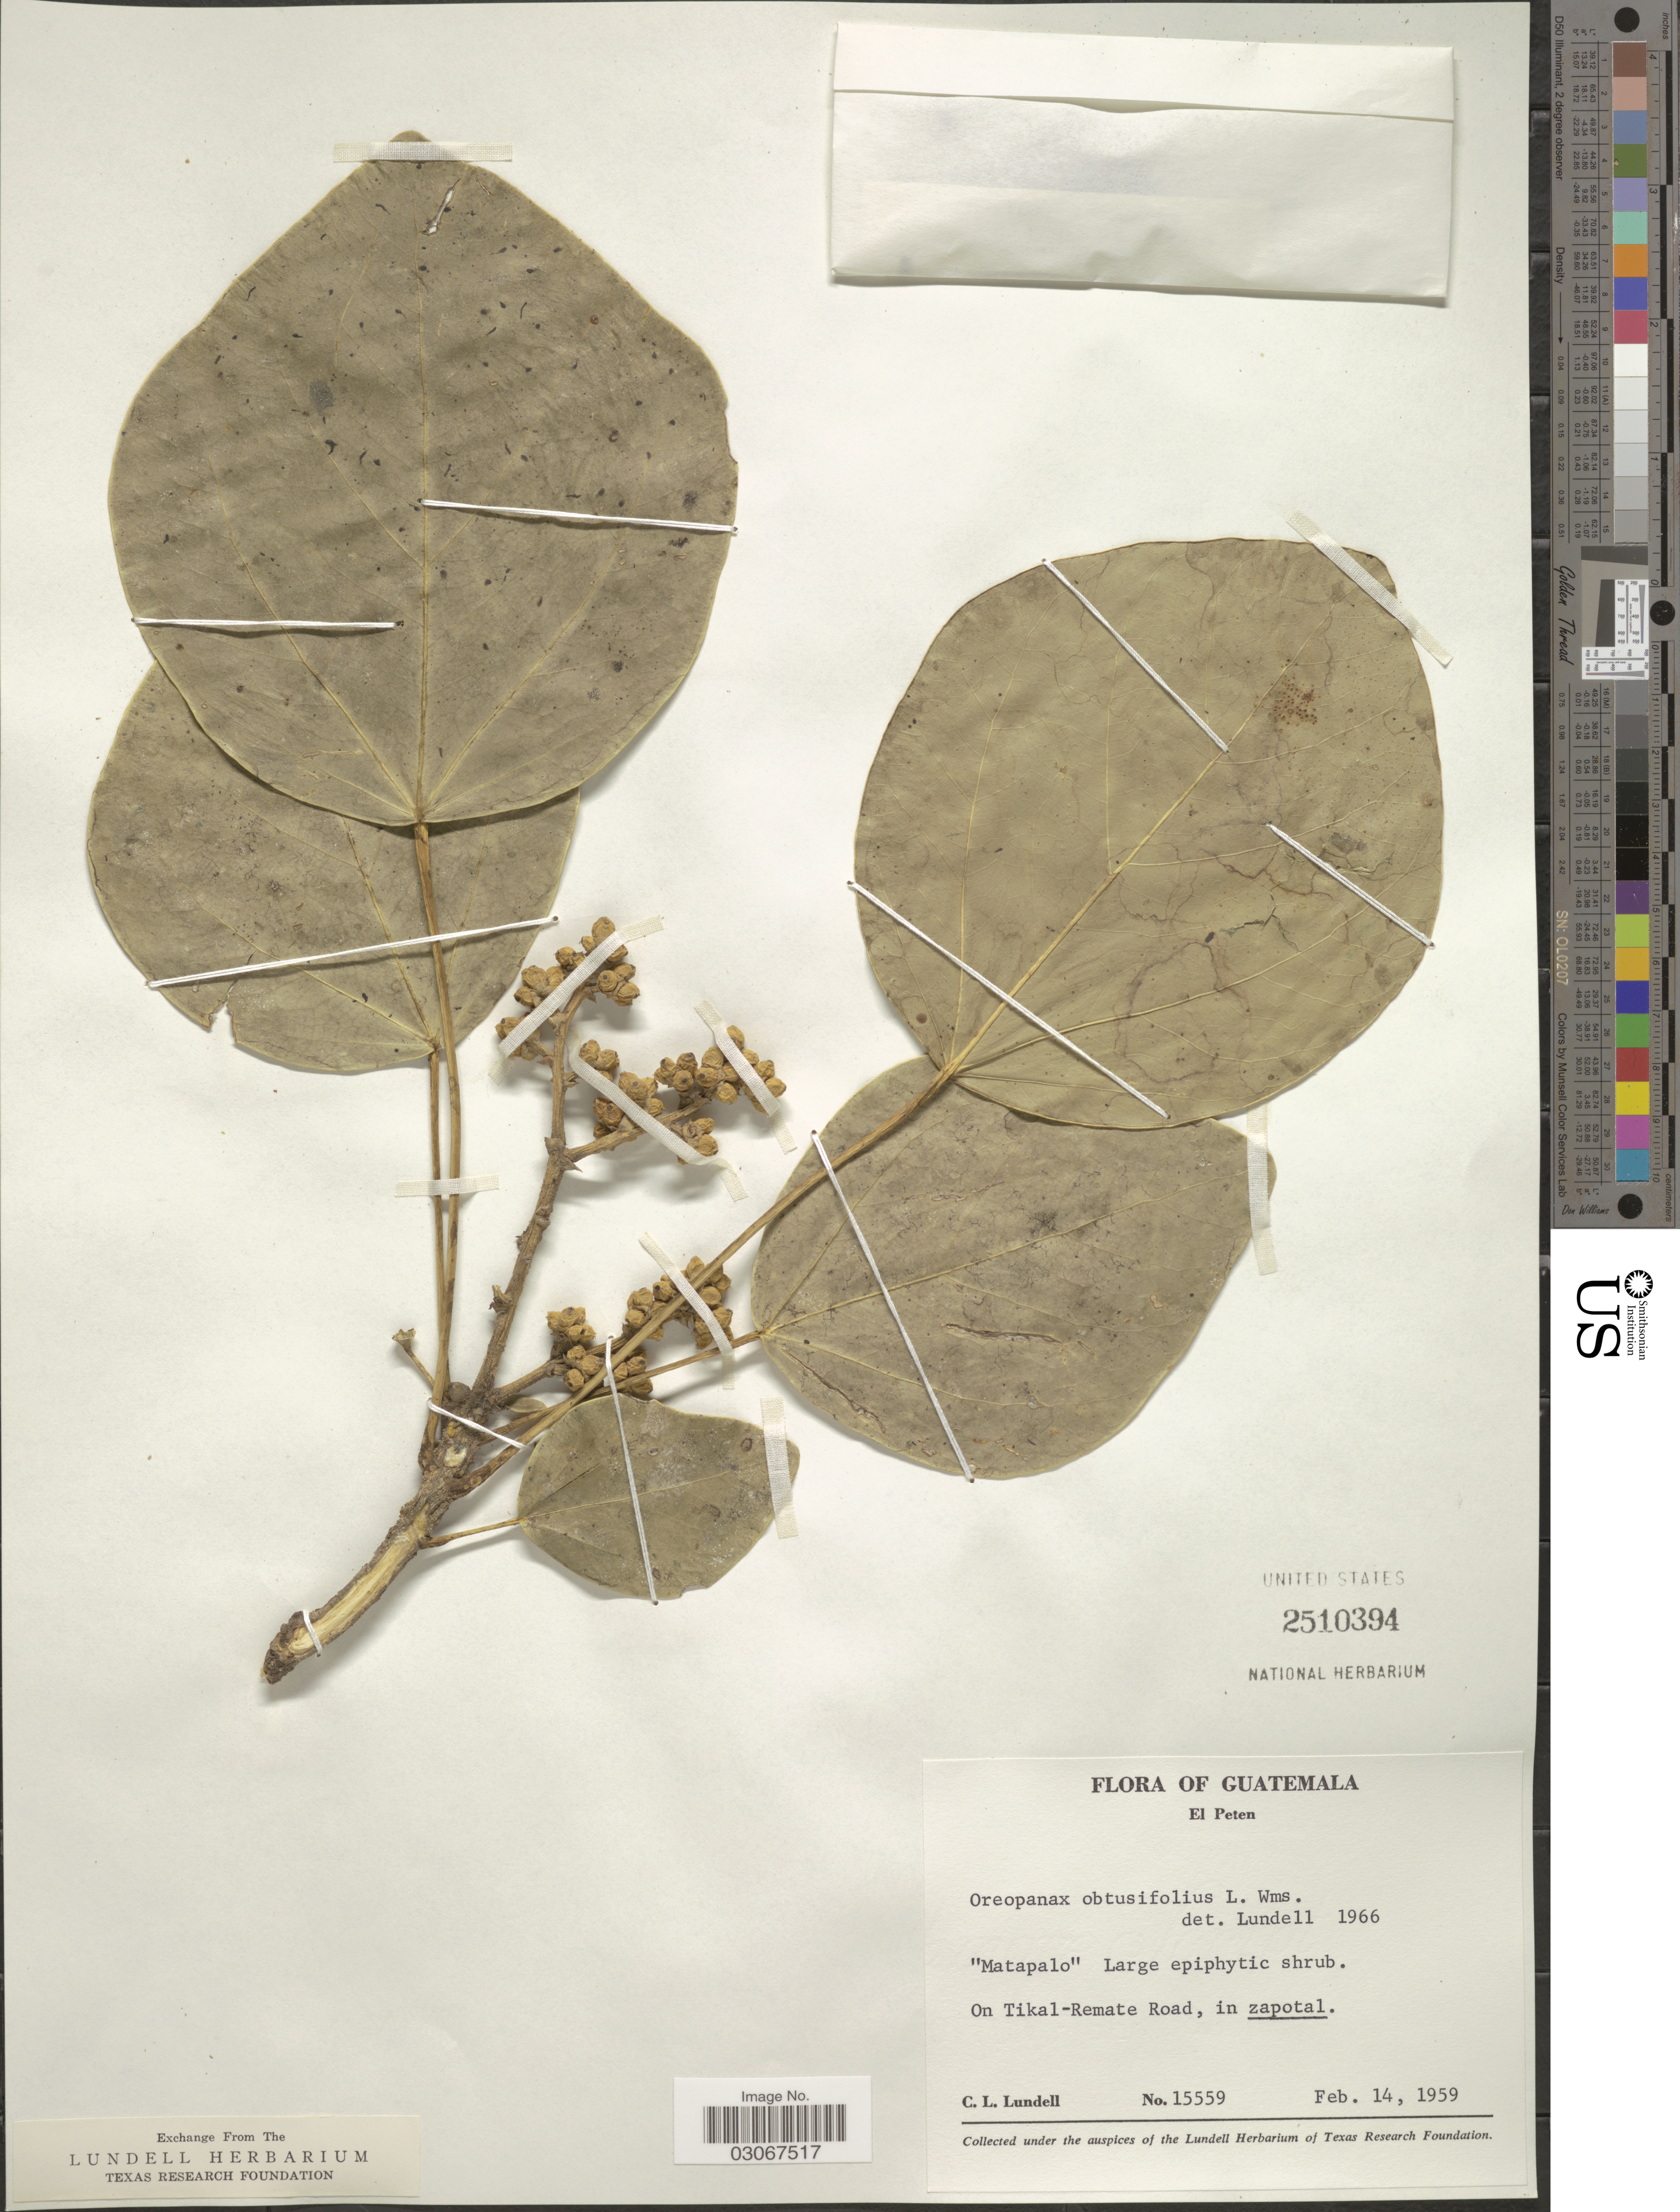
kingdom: Plantae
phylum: Tracheophyta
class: Magnoliopsida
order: Apiales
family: Araliaceae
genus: Oreopanax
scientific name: Oreopanax obtusifolius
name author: L.O. Williams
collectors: C. L. Lundell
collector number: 15559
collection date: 1959-02-14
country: Guatemala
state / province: El Petén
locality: On Tikal-Remate Road, in zapotal.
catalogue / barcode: US 2510394